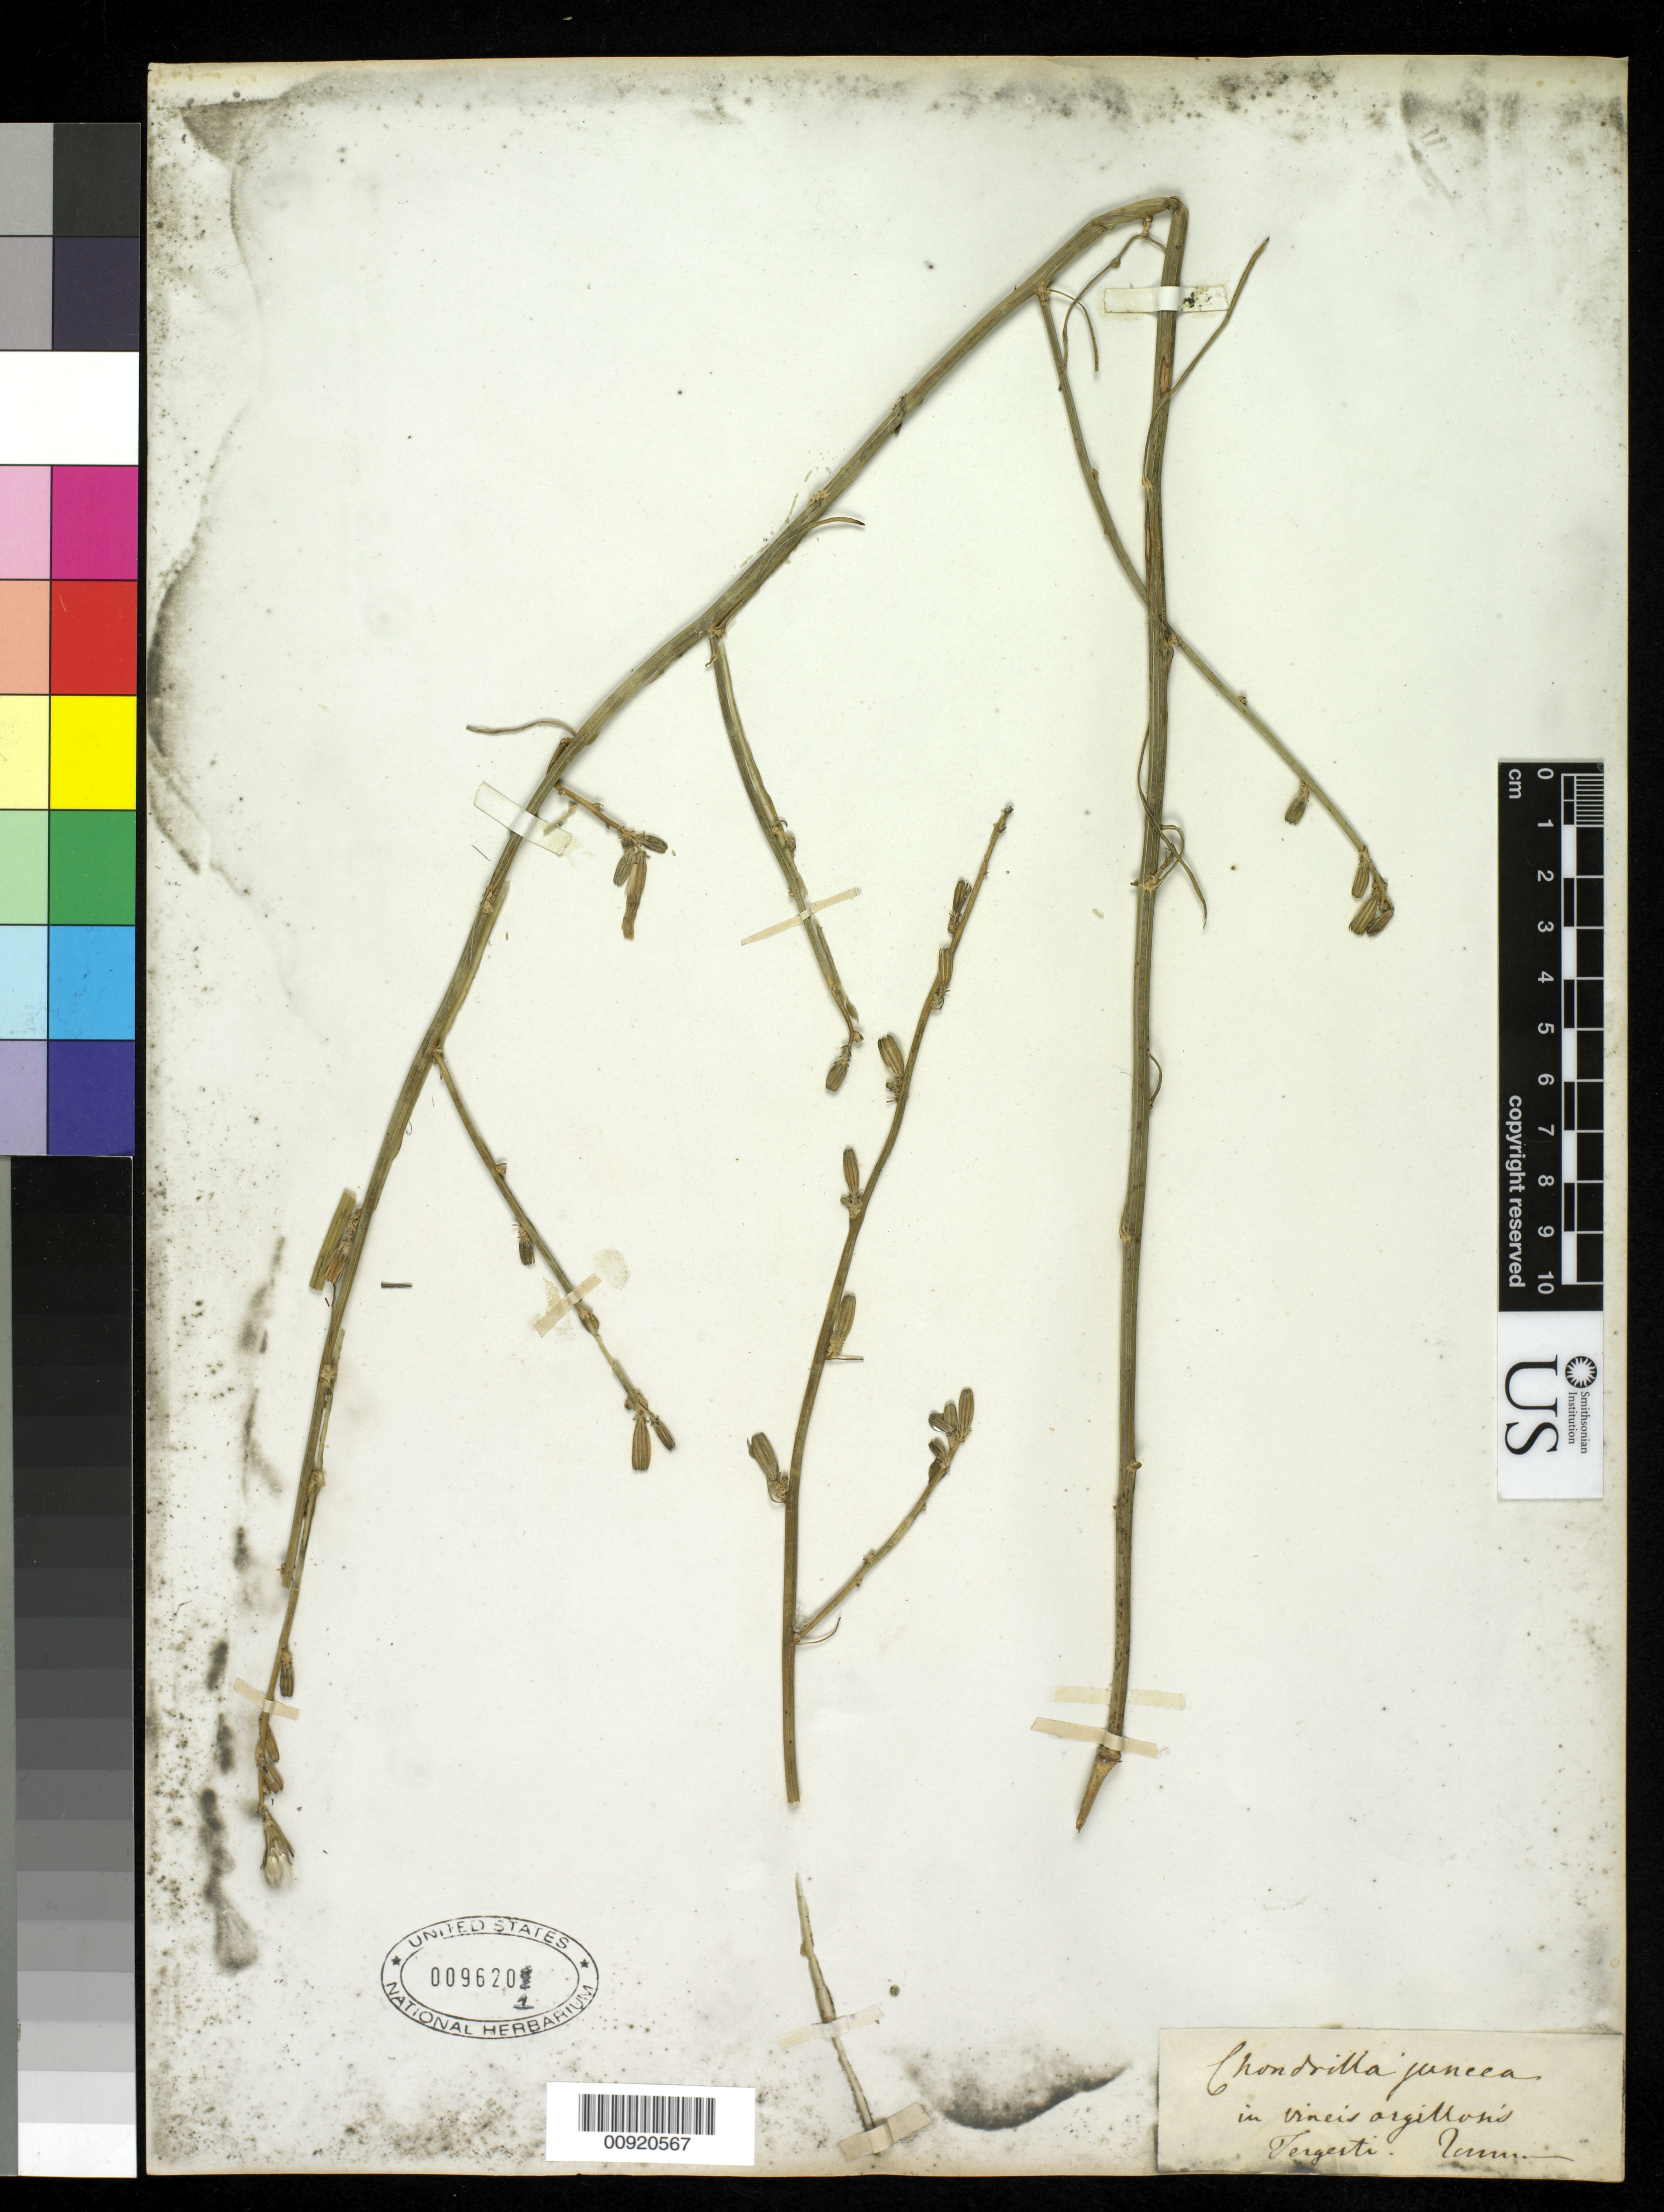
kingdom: Plantae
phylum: Tracheophyta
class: Magnoliopsida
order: Asterales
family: Asteraceae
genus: Chondrilla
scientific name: Chondrilla juncea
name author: L.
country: Romania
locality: Vadu Soresti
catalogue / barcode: US 96201